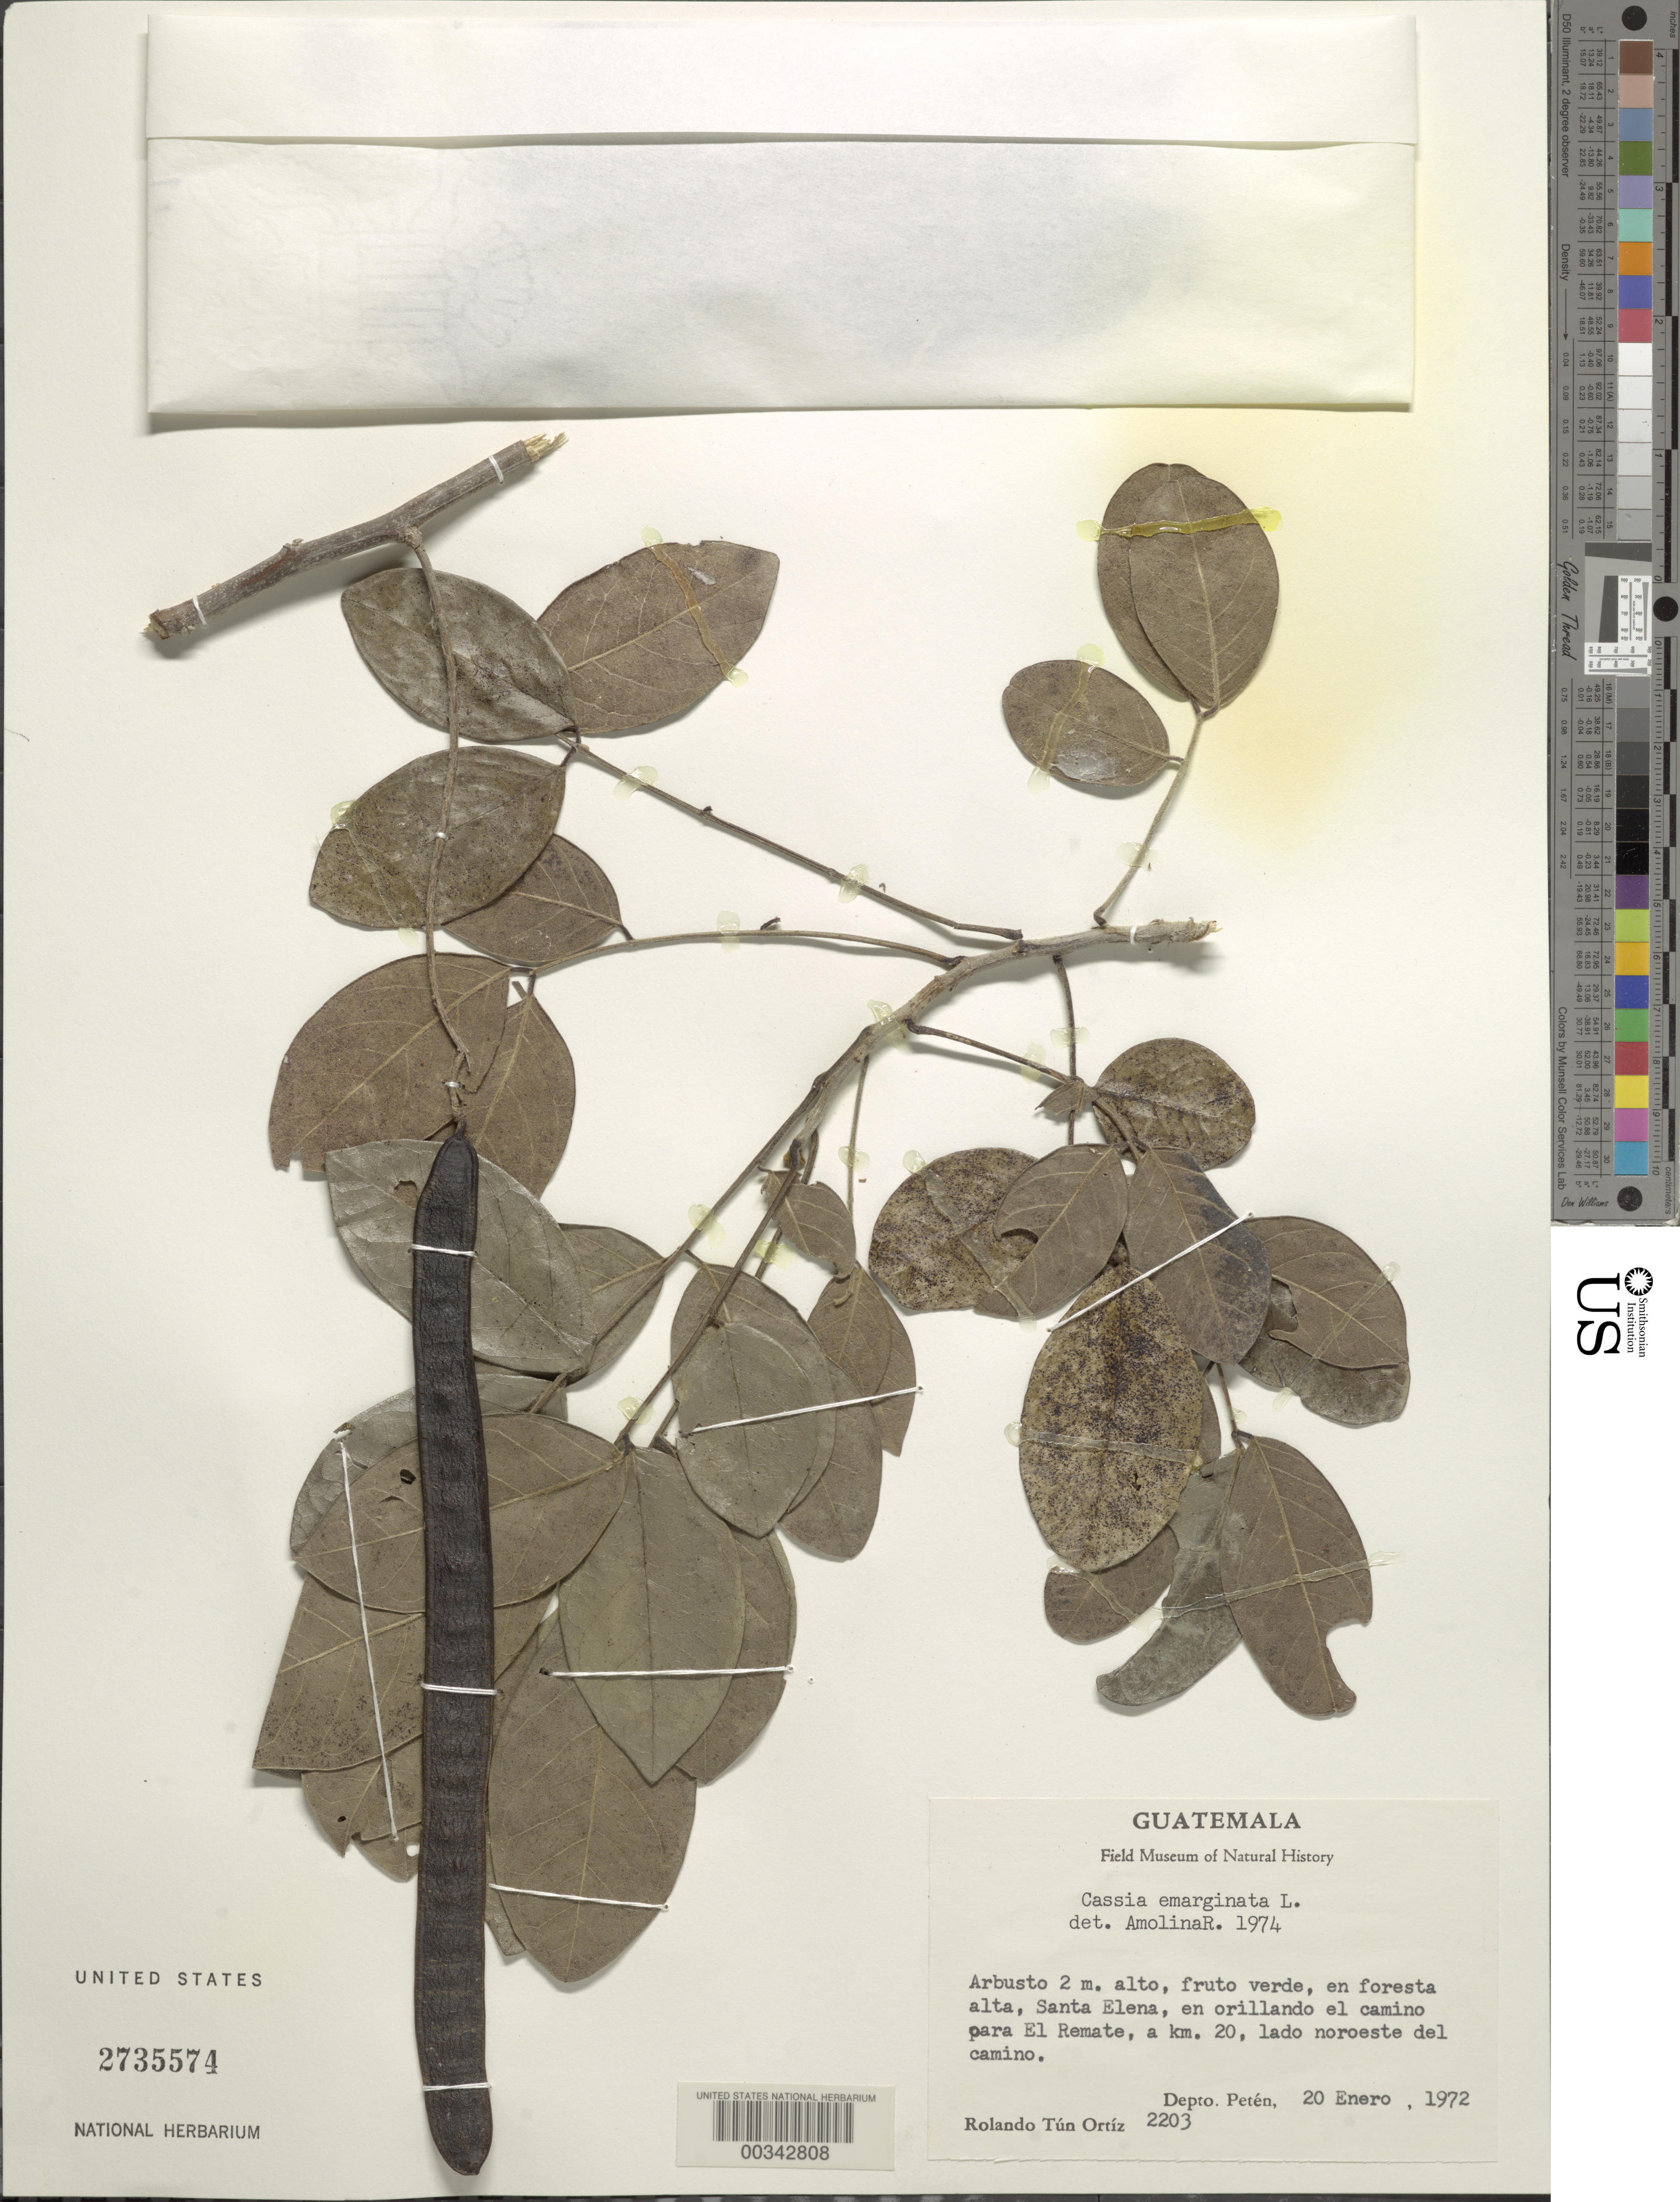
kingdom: Plantae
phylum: Tracheophyta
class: Magnoliopsida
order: Fabales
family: Fabaceae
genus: Senna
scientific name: Senna emarginata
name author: L.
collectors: R. Tún Ortiz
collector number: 2203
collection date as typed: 20 Jan 1972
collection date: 1972-01-20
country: Guatemala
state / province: El Petén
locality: Santa Elena, on the road to El Remate, km 20, side NE of the road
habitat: Edge of road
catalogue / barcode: US 2735574